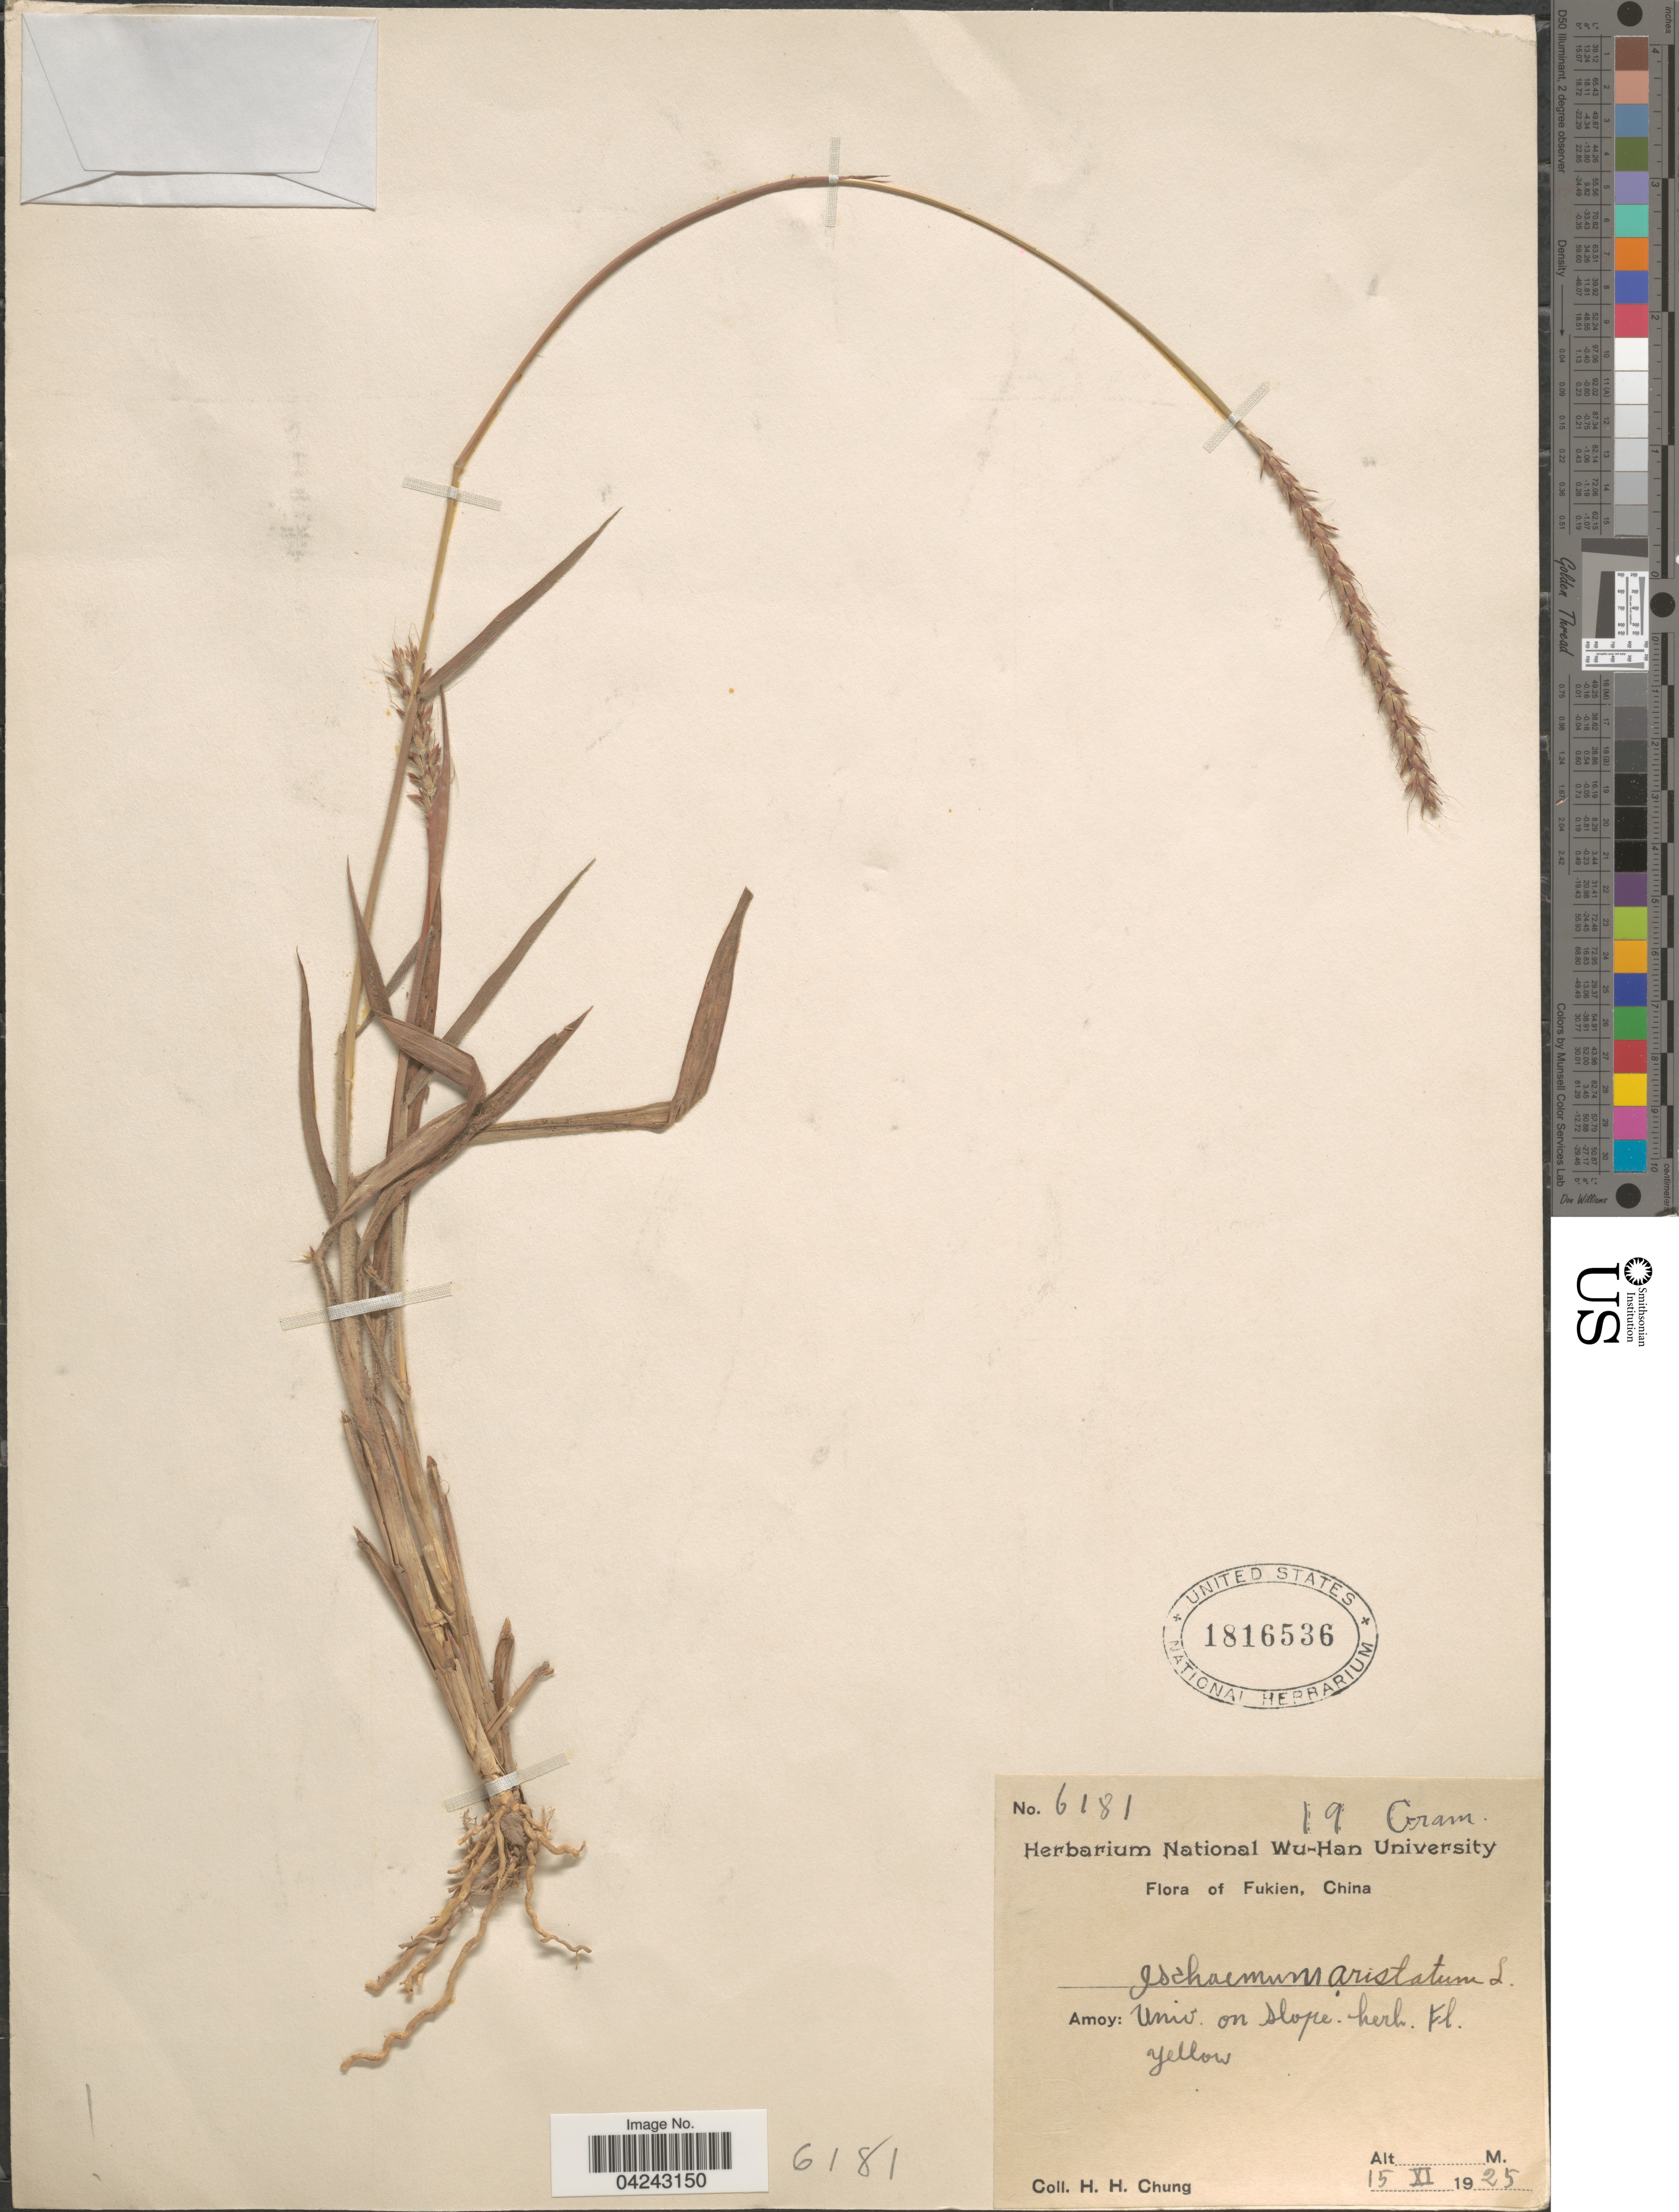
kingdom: Plantae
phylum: Tracheophyta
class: Liliopsida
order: Poales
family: Poaceae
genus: Ischaemum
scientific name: Ischaemum aristatum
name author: L.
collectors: H. Chung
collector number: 6181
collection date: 1925-11-15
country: China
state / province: Fujian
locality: Fukien. Amoy: Univ. on slope. herb. Fl.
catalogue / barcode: US 1816536